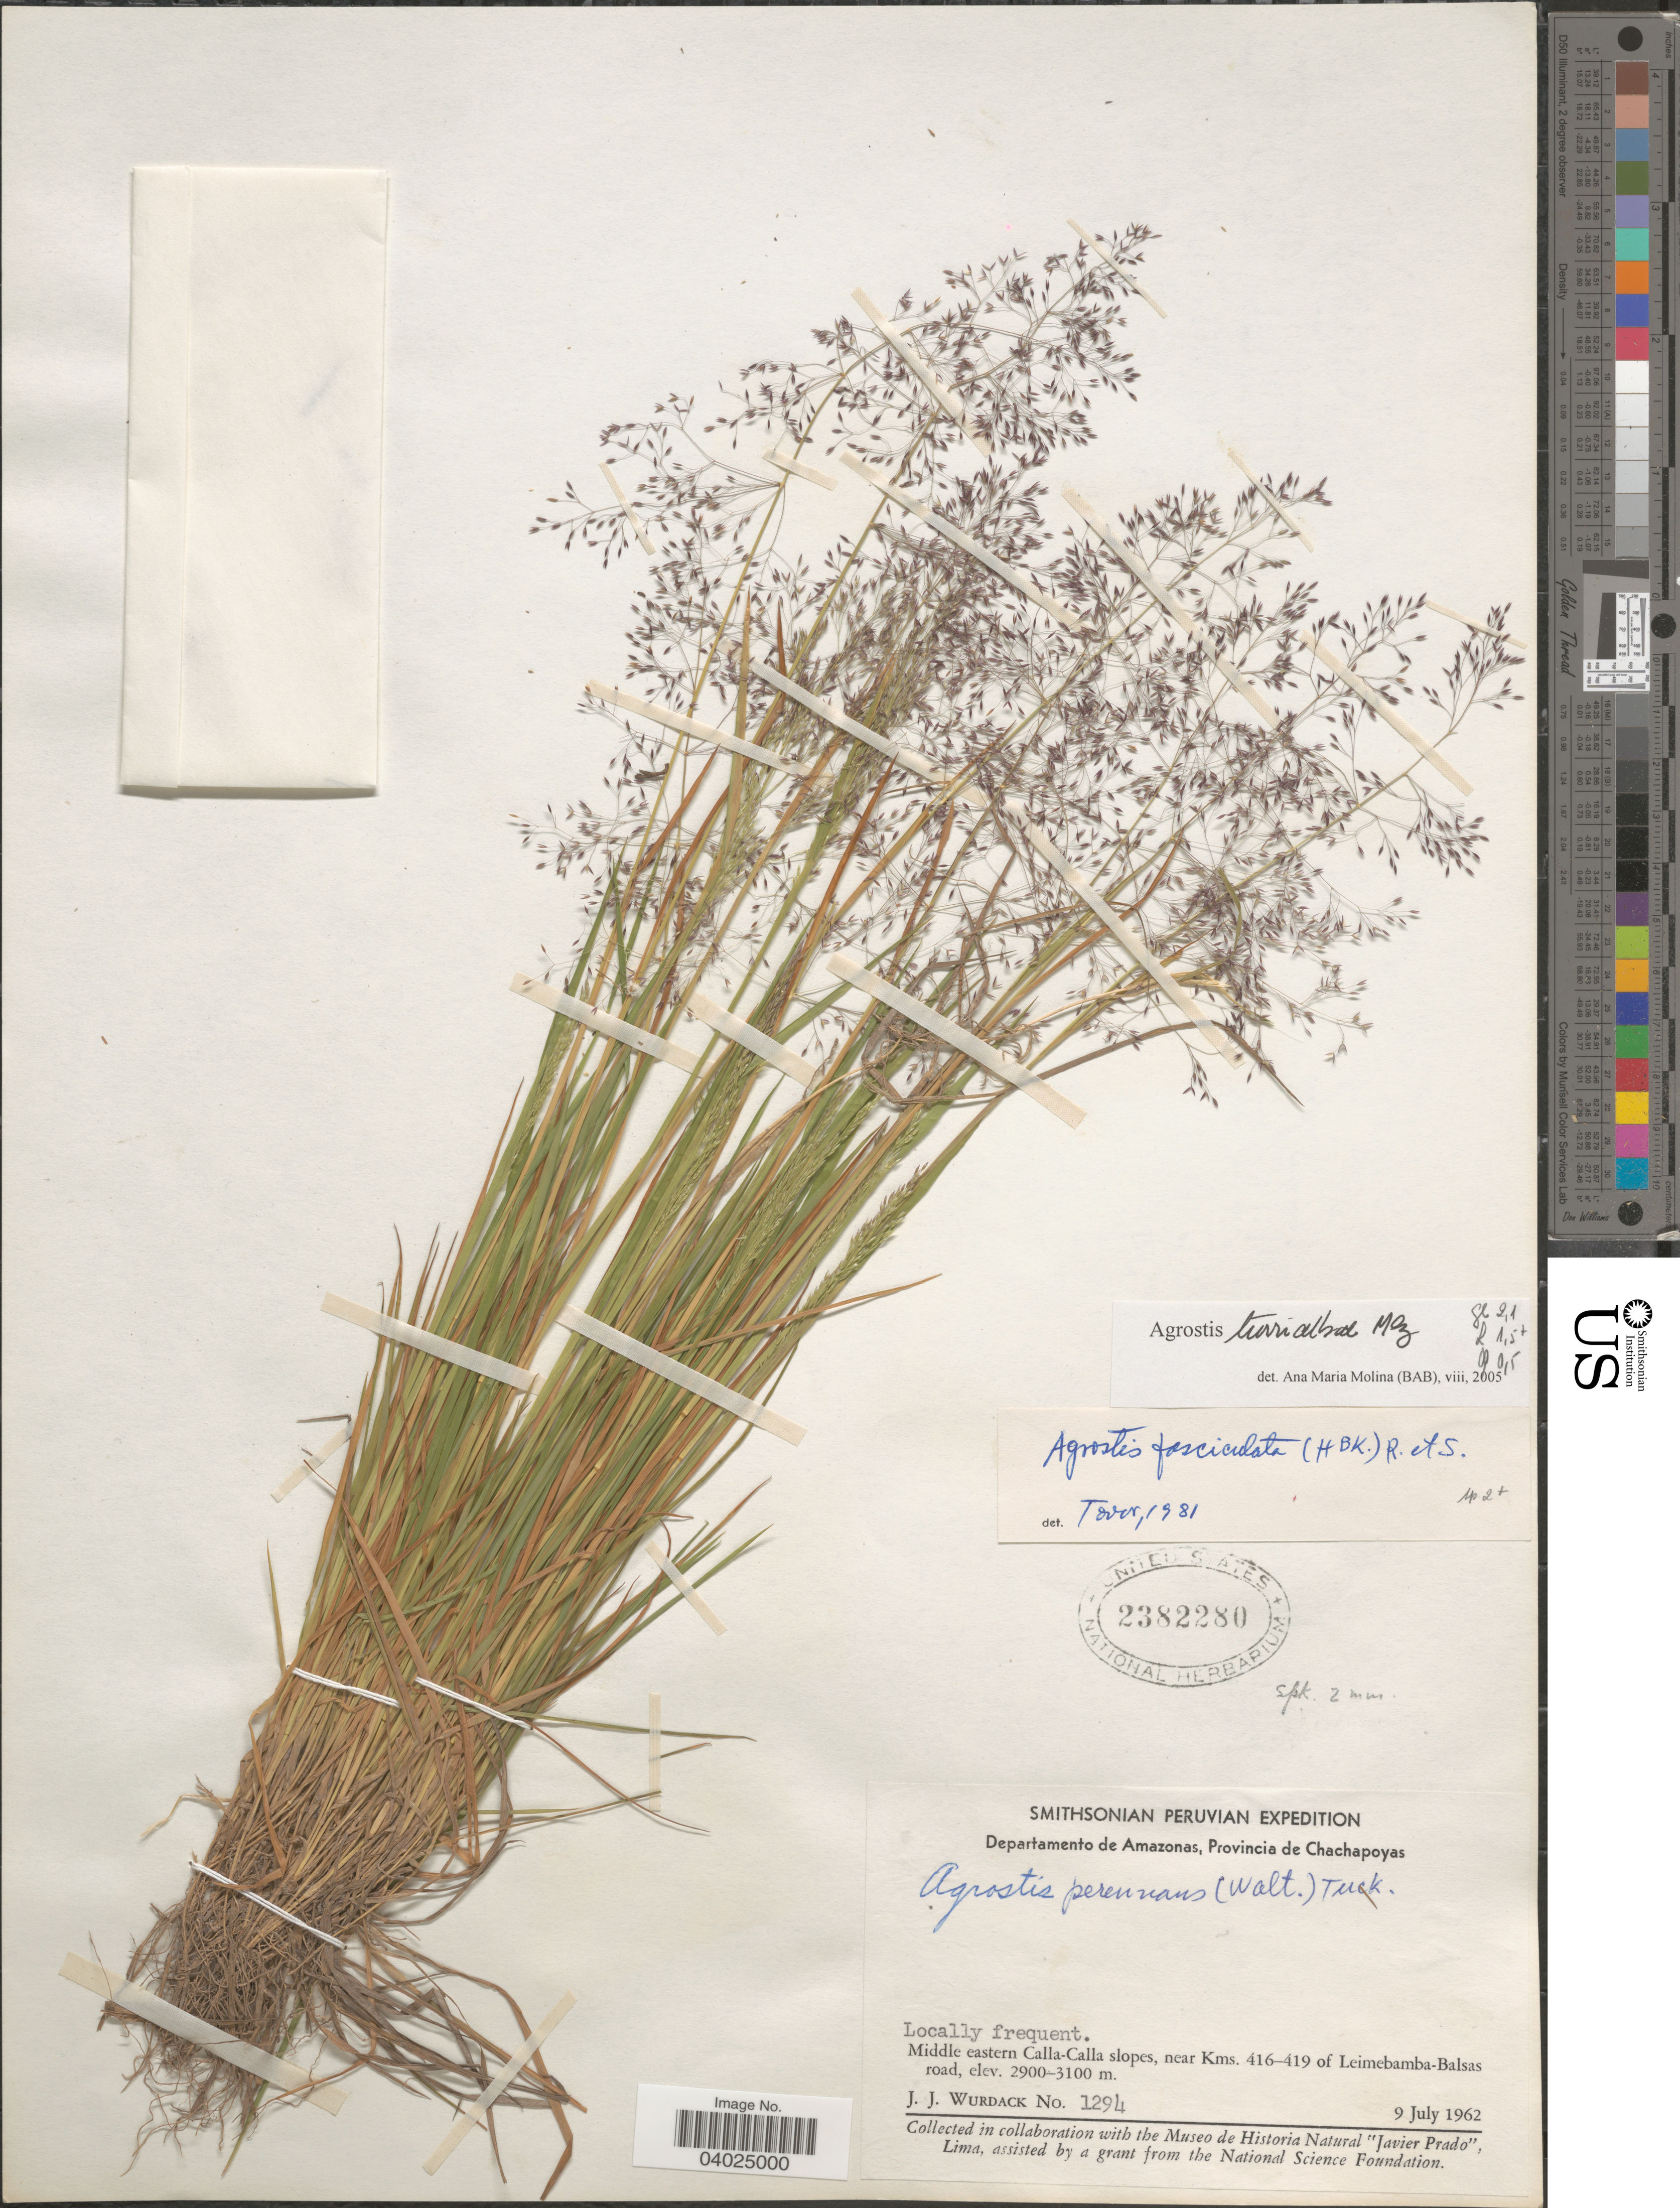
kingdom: Plantae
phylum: Tracheophyta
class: Liliopsida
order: Poales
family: Poaceae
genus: Agrostis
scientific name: Agrostis turrialbae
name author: Mez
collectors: J. J. Wurdack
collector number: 1294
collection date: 1962-07-09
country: Peru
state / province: Amazonas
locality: Departamento de Amazonas, Provincia de Chachapoyas. Middle eastern Calla-Calla slopes, near Kms. 416-419 of Leimebamba-Balsas road.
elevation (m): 2900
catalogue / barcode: US 2382280